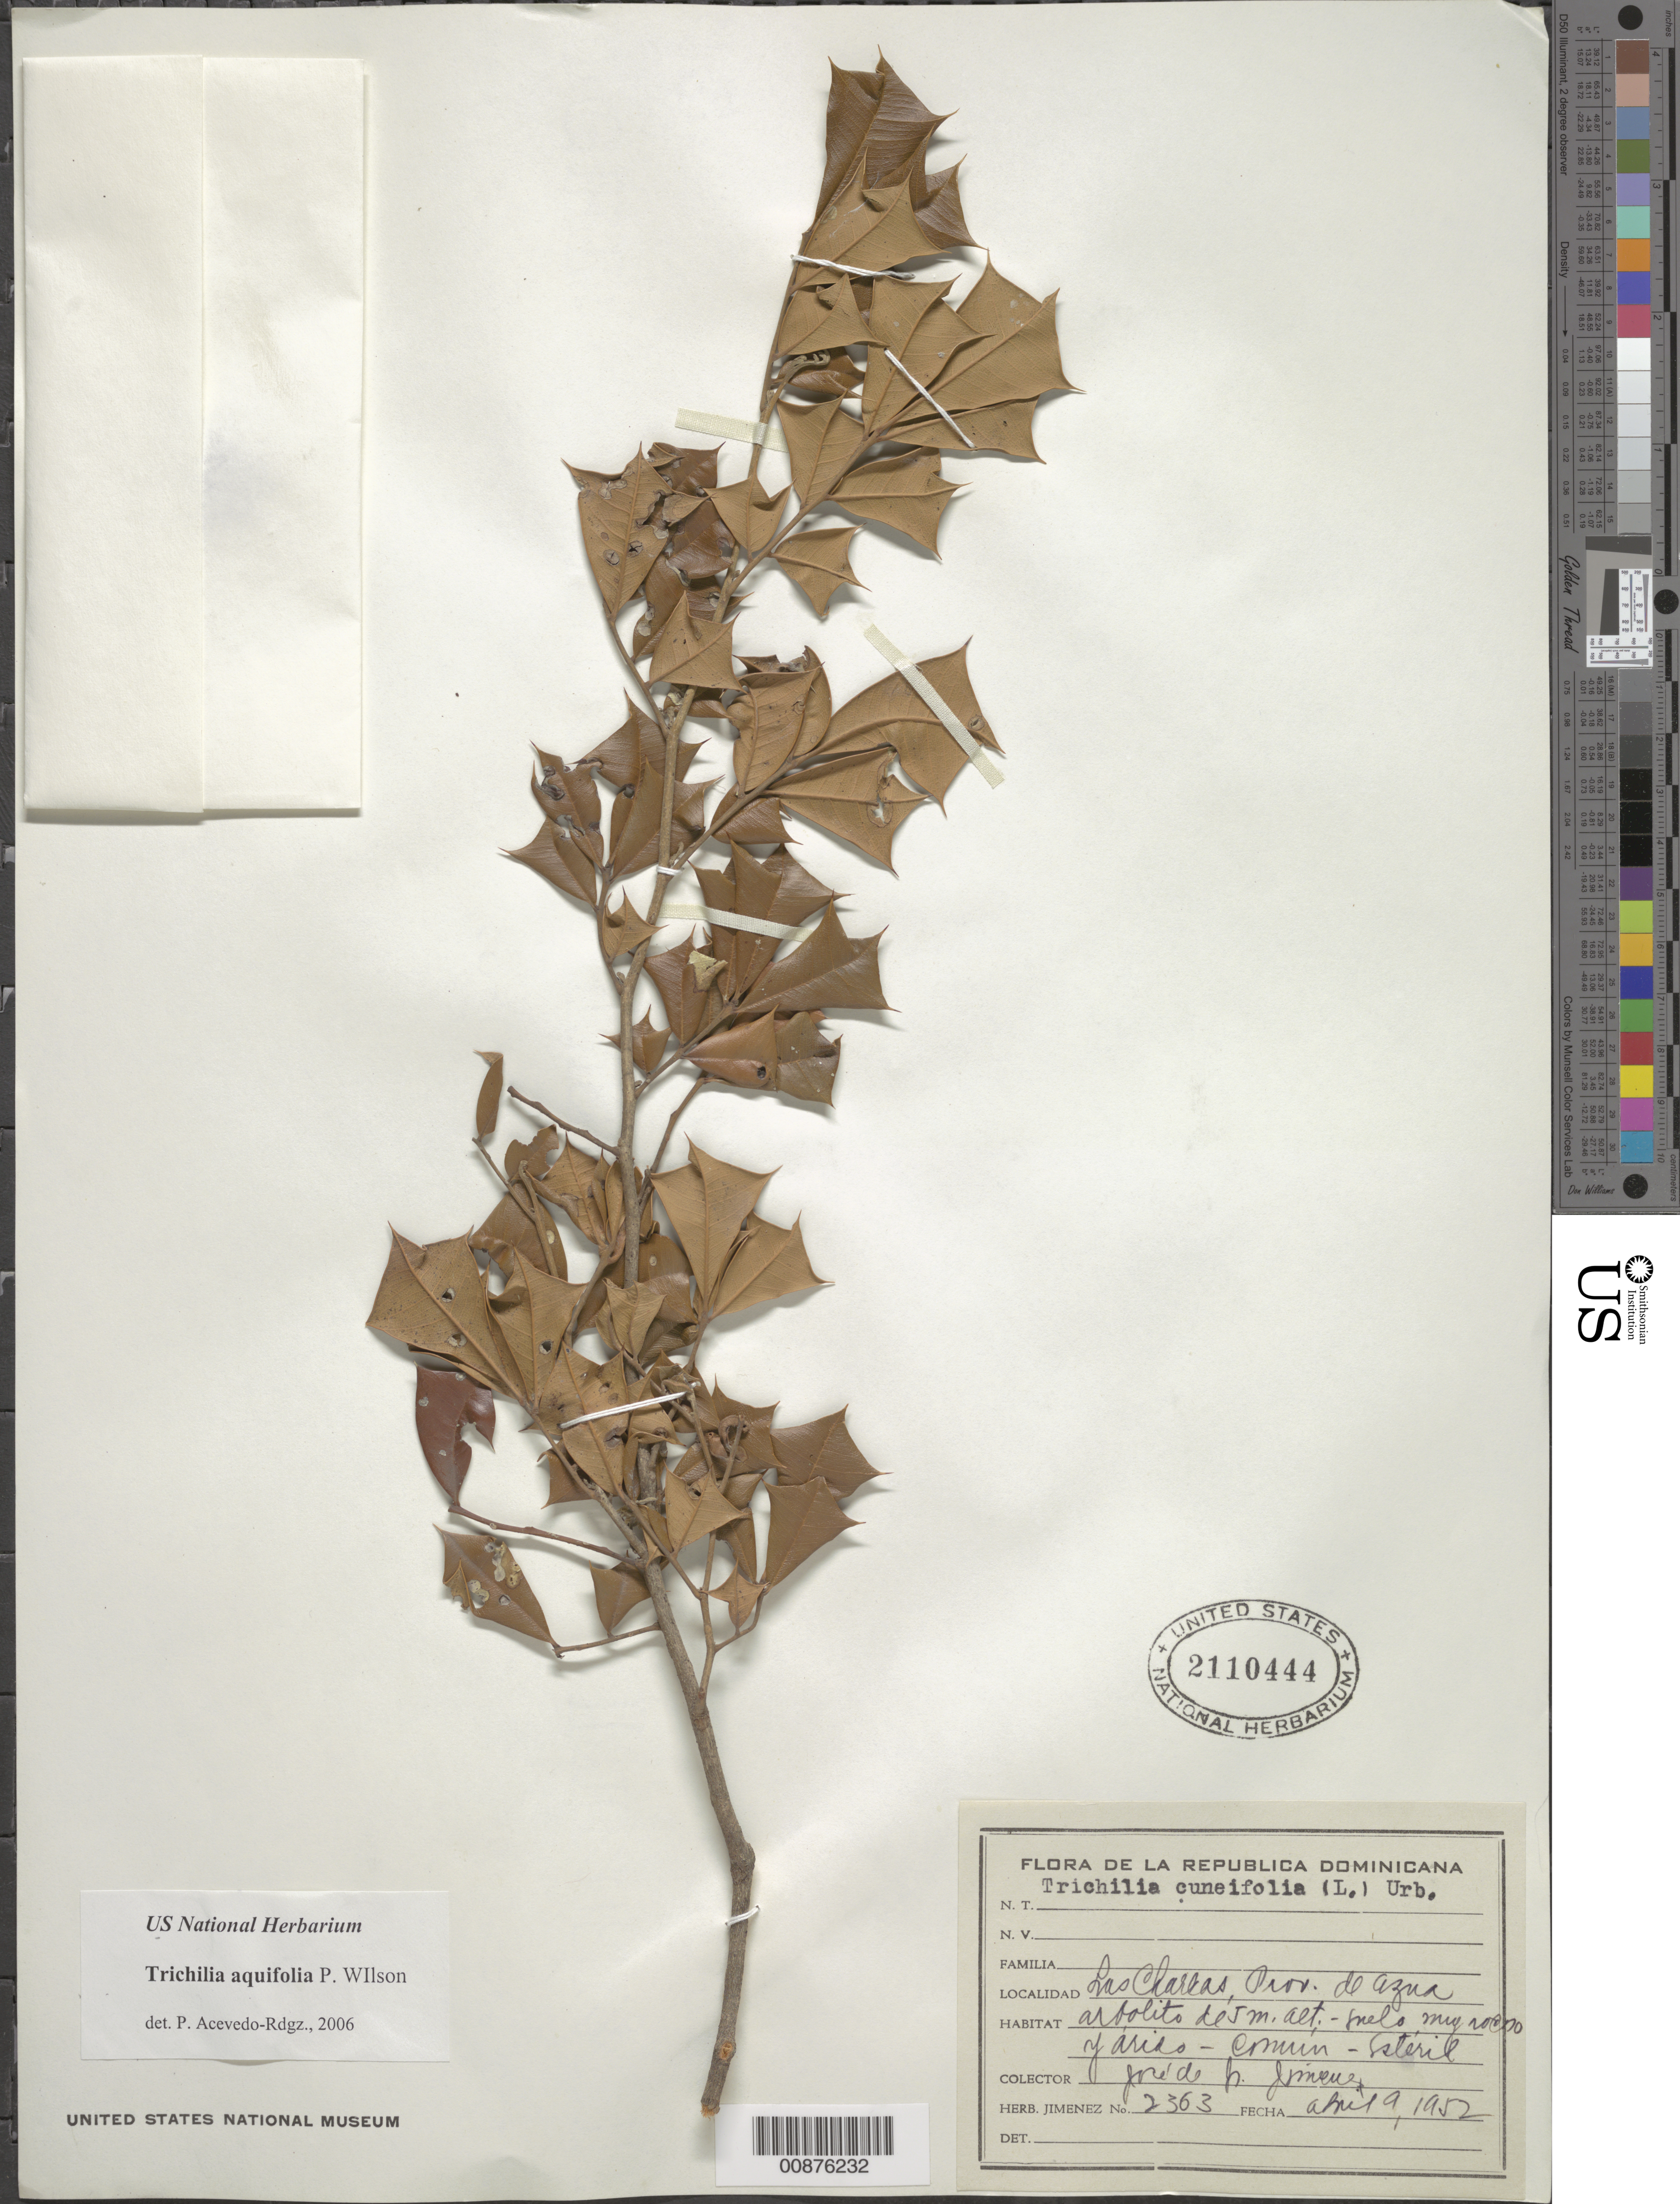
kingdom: Plantae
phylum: Tracheophyta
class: Magnoliopsida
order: Sapindales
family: Meliaceae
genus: Trichilia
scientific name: Trichilia aquifolia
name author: P. Wilson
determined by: Acevedo-Rodríguez, P., (BOT), Smithsonian Institution - National Museum of Natural History (UNITED STATES)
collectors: J. J. Jiménez Almonte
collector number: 2363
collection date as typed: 09 Apr 1952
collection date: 1952-04-09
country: Dominican Republic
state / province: Azua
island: Hispaniola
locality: Las Charcas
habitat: Suelo muy rocoso y arido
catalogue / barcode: US 2110444